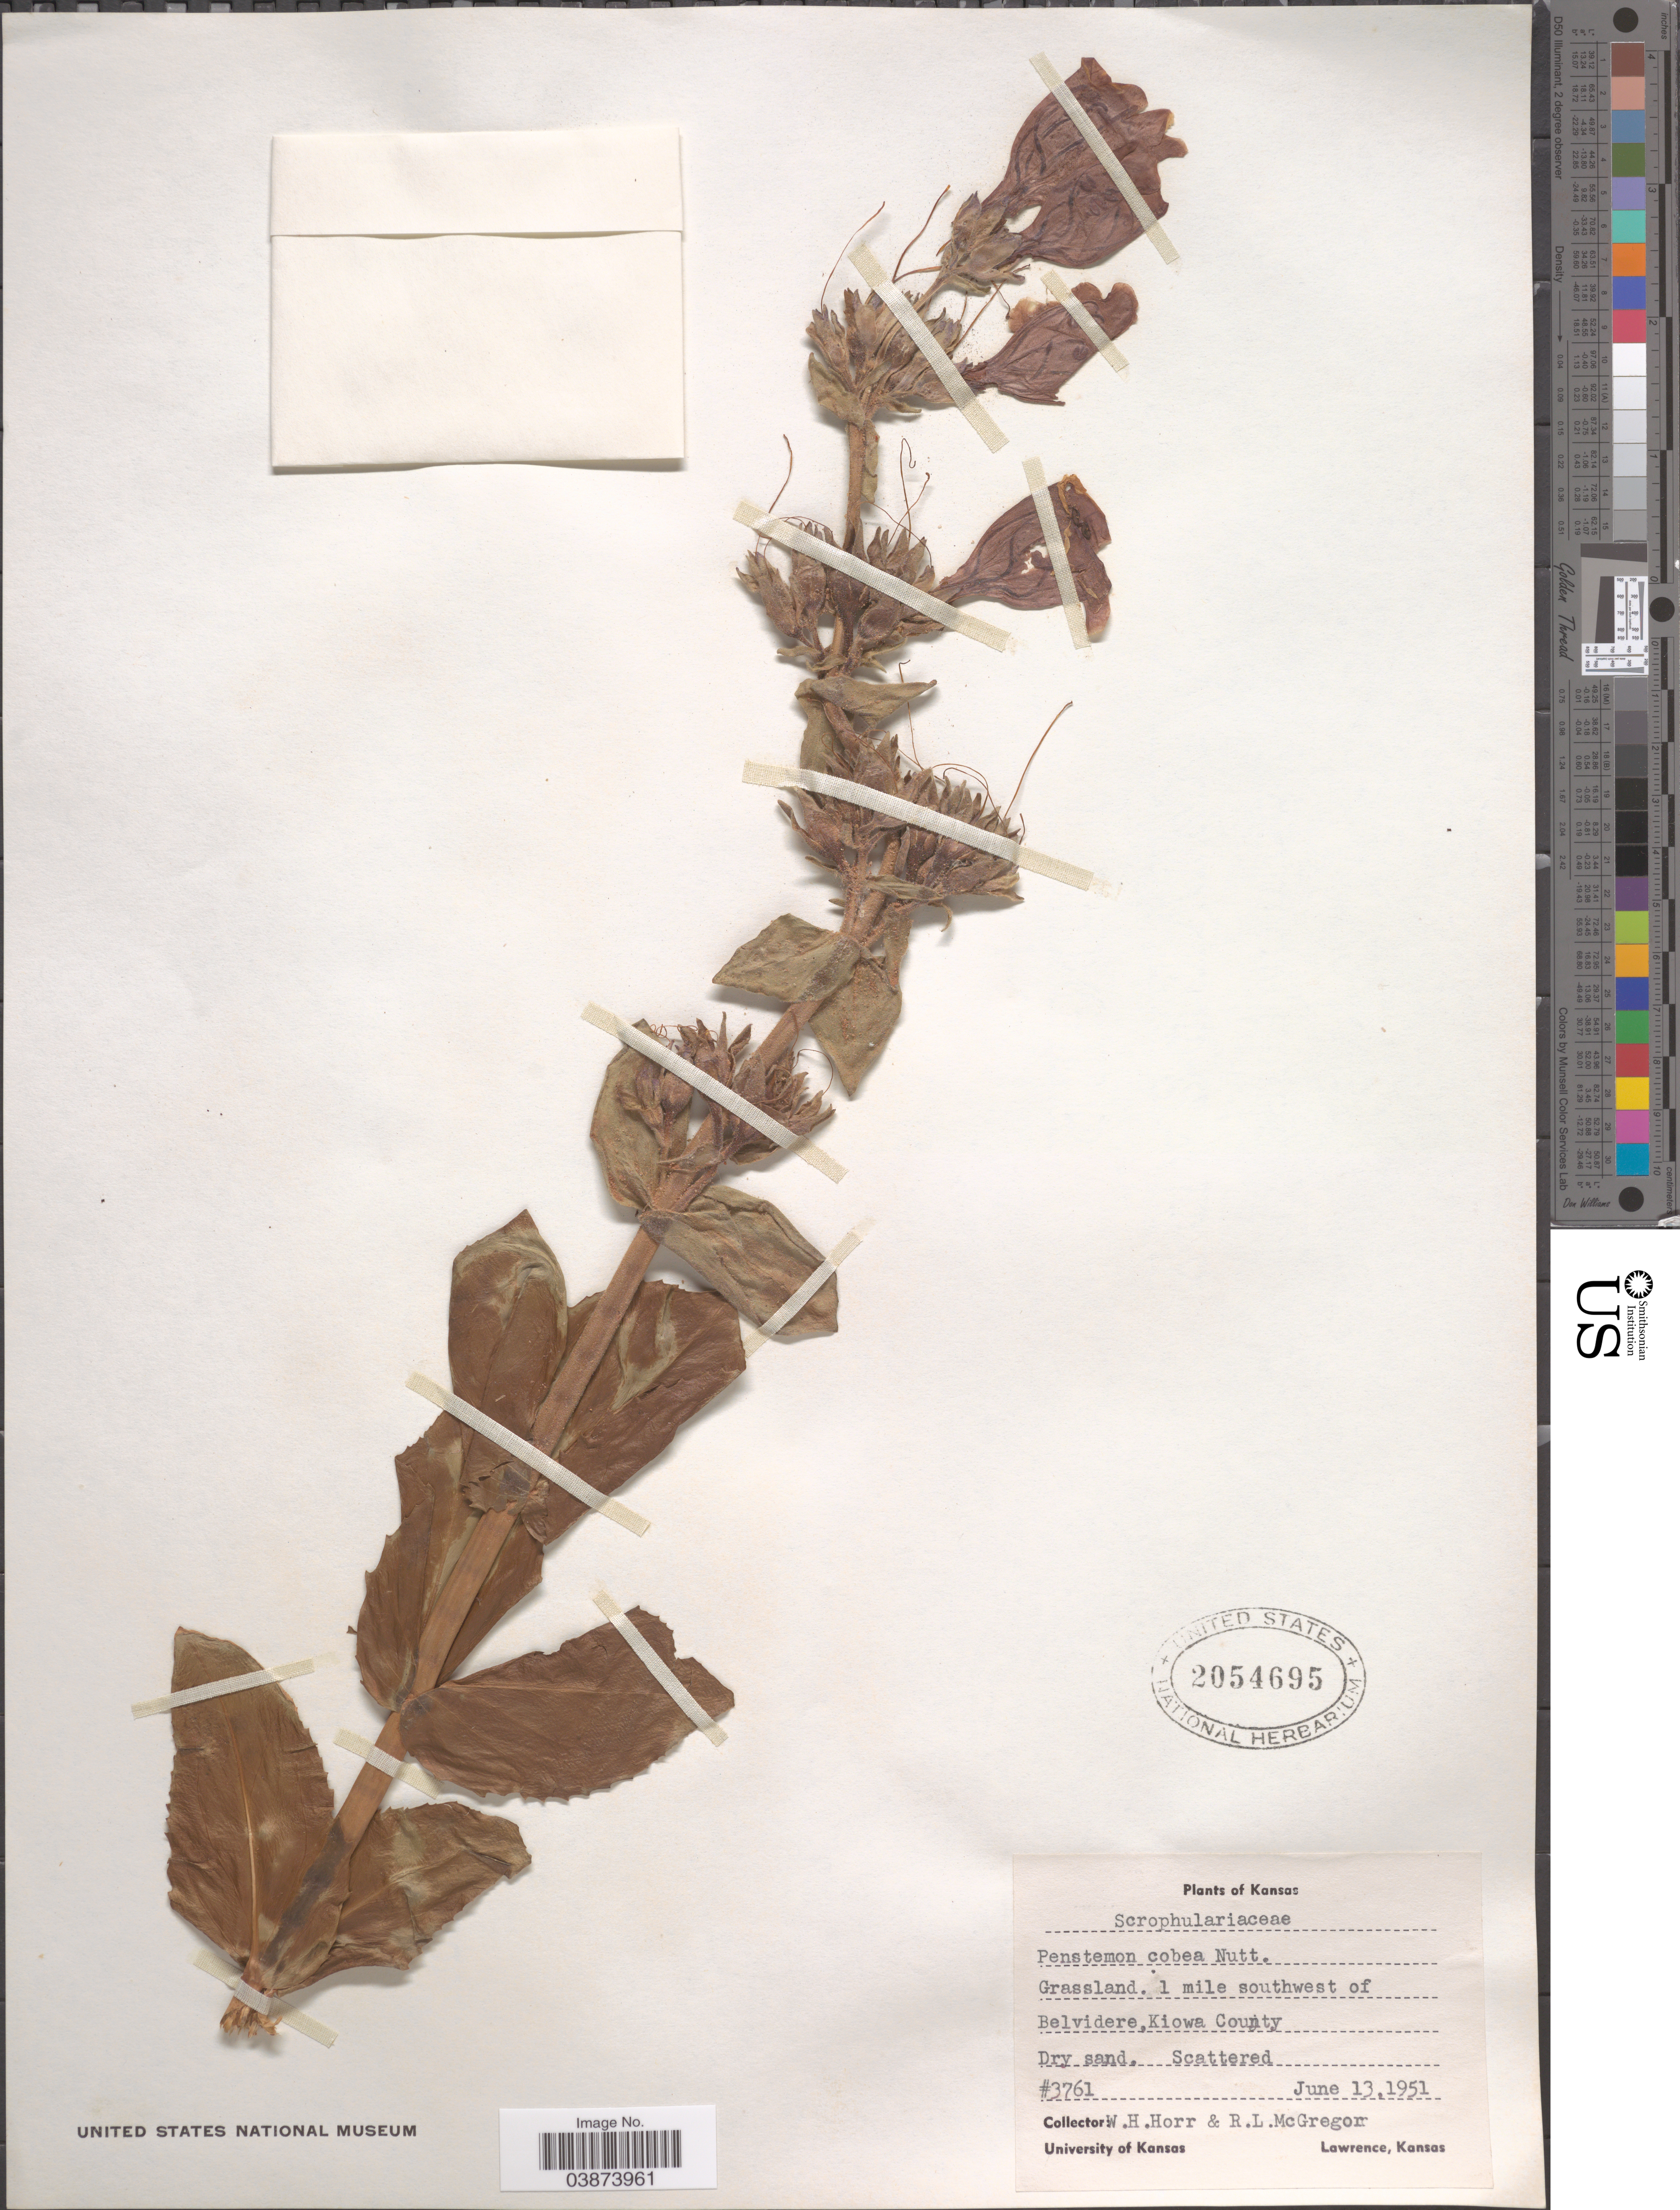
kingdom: Plantae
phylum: Tracheophyta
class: Magnoliopsida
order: Lamiales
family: Plantaginaceae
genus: Penstemon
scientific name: Penstemon cobaea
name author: (Nutt.)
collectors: W. H. Horr & R. McGregor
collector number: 3761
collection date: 1951-06-13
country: United States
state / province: Kansas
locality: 1 mile southwest of Belvidere, Kiowa County.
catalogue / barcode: US 2054695